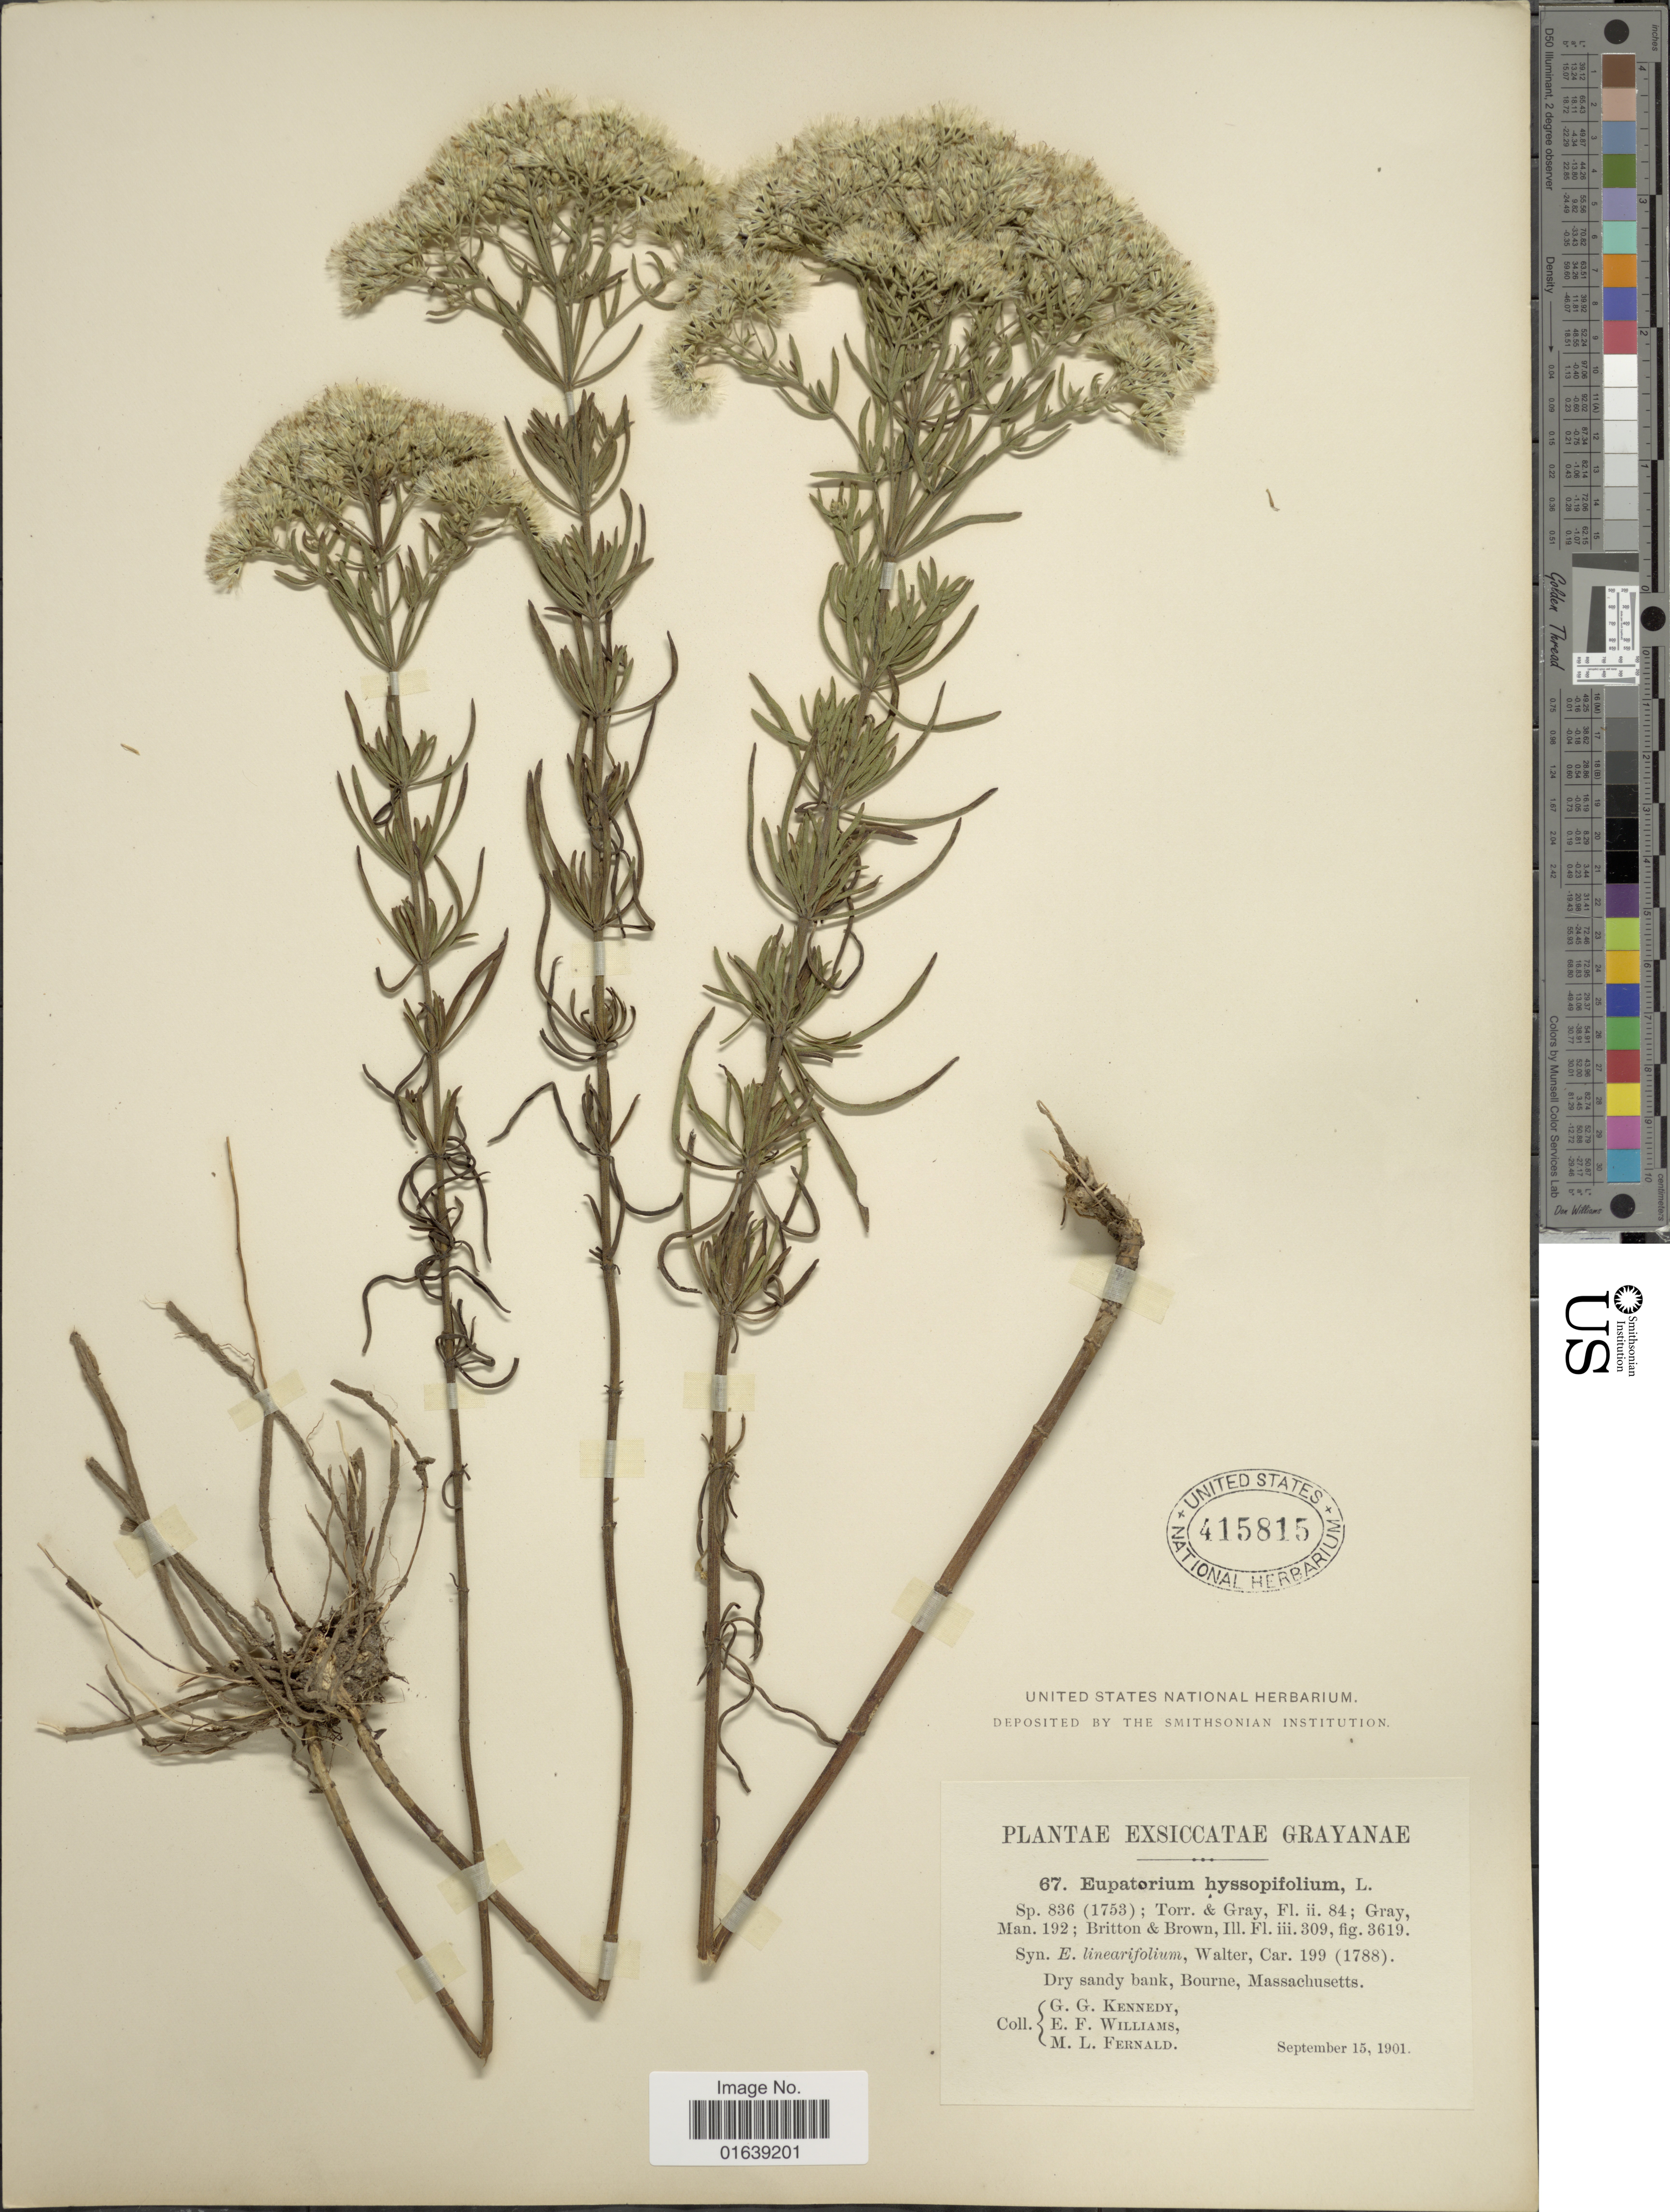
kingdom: Plantae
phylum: Tracheophyta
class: Magnoliopsida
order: Asterales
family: Asteraceae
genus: Eupatorium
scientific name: Eupatorium hyssopifolium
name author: L.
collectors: G. Kennedy, E. Williams & M. L. Fernald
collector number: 67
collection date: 1901-09-15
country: United States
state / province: Massachusetts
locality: Dry sandy bank, Bourne, Massachusetts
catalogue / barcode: US 415815